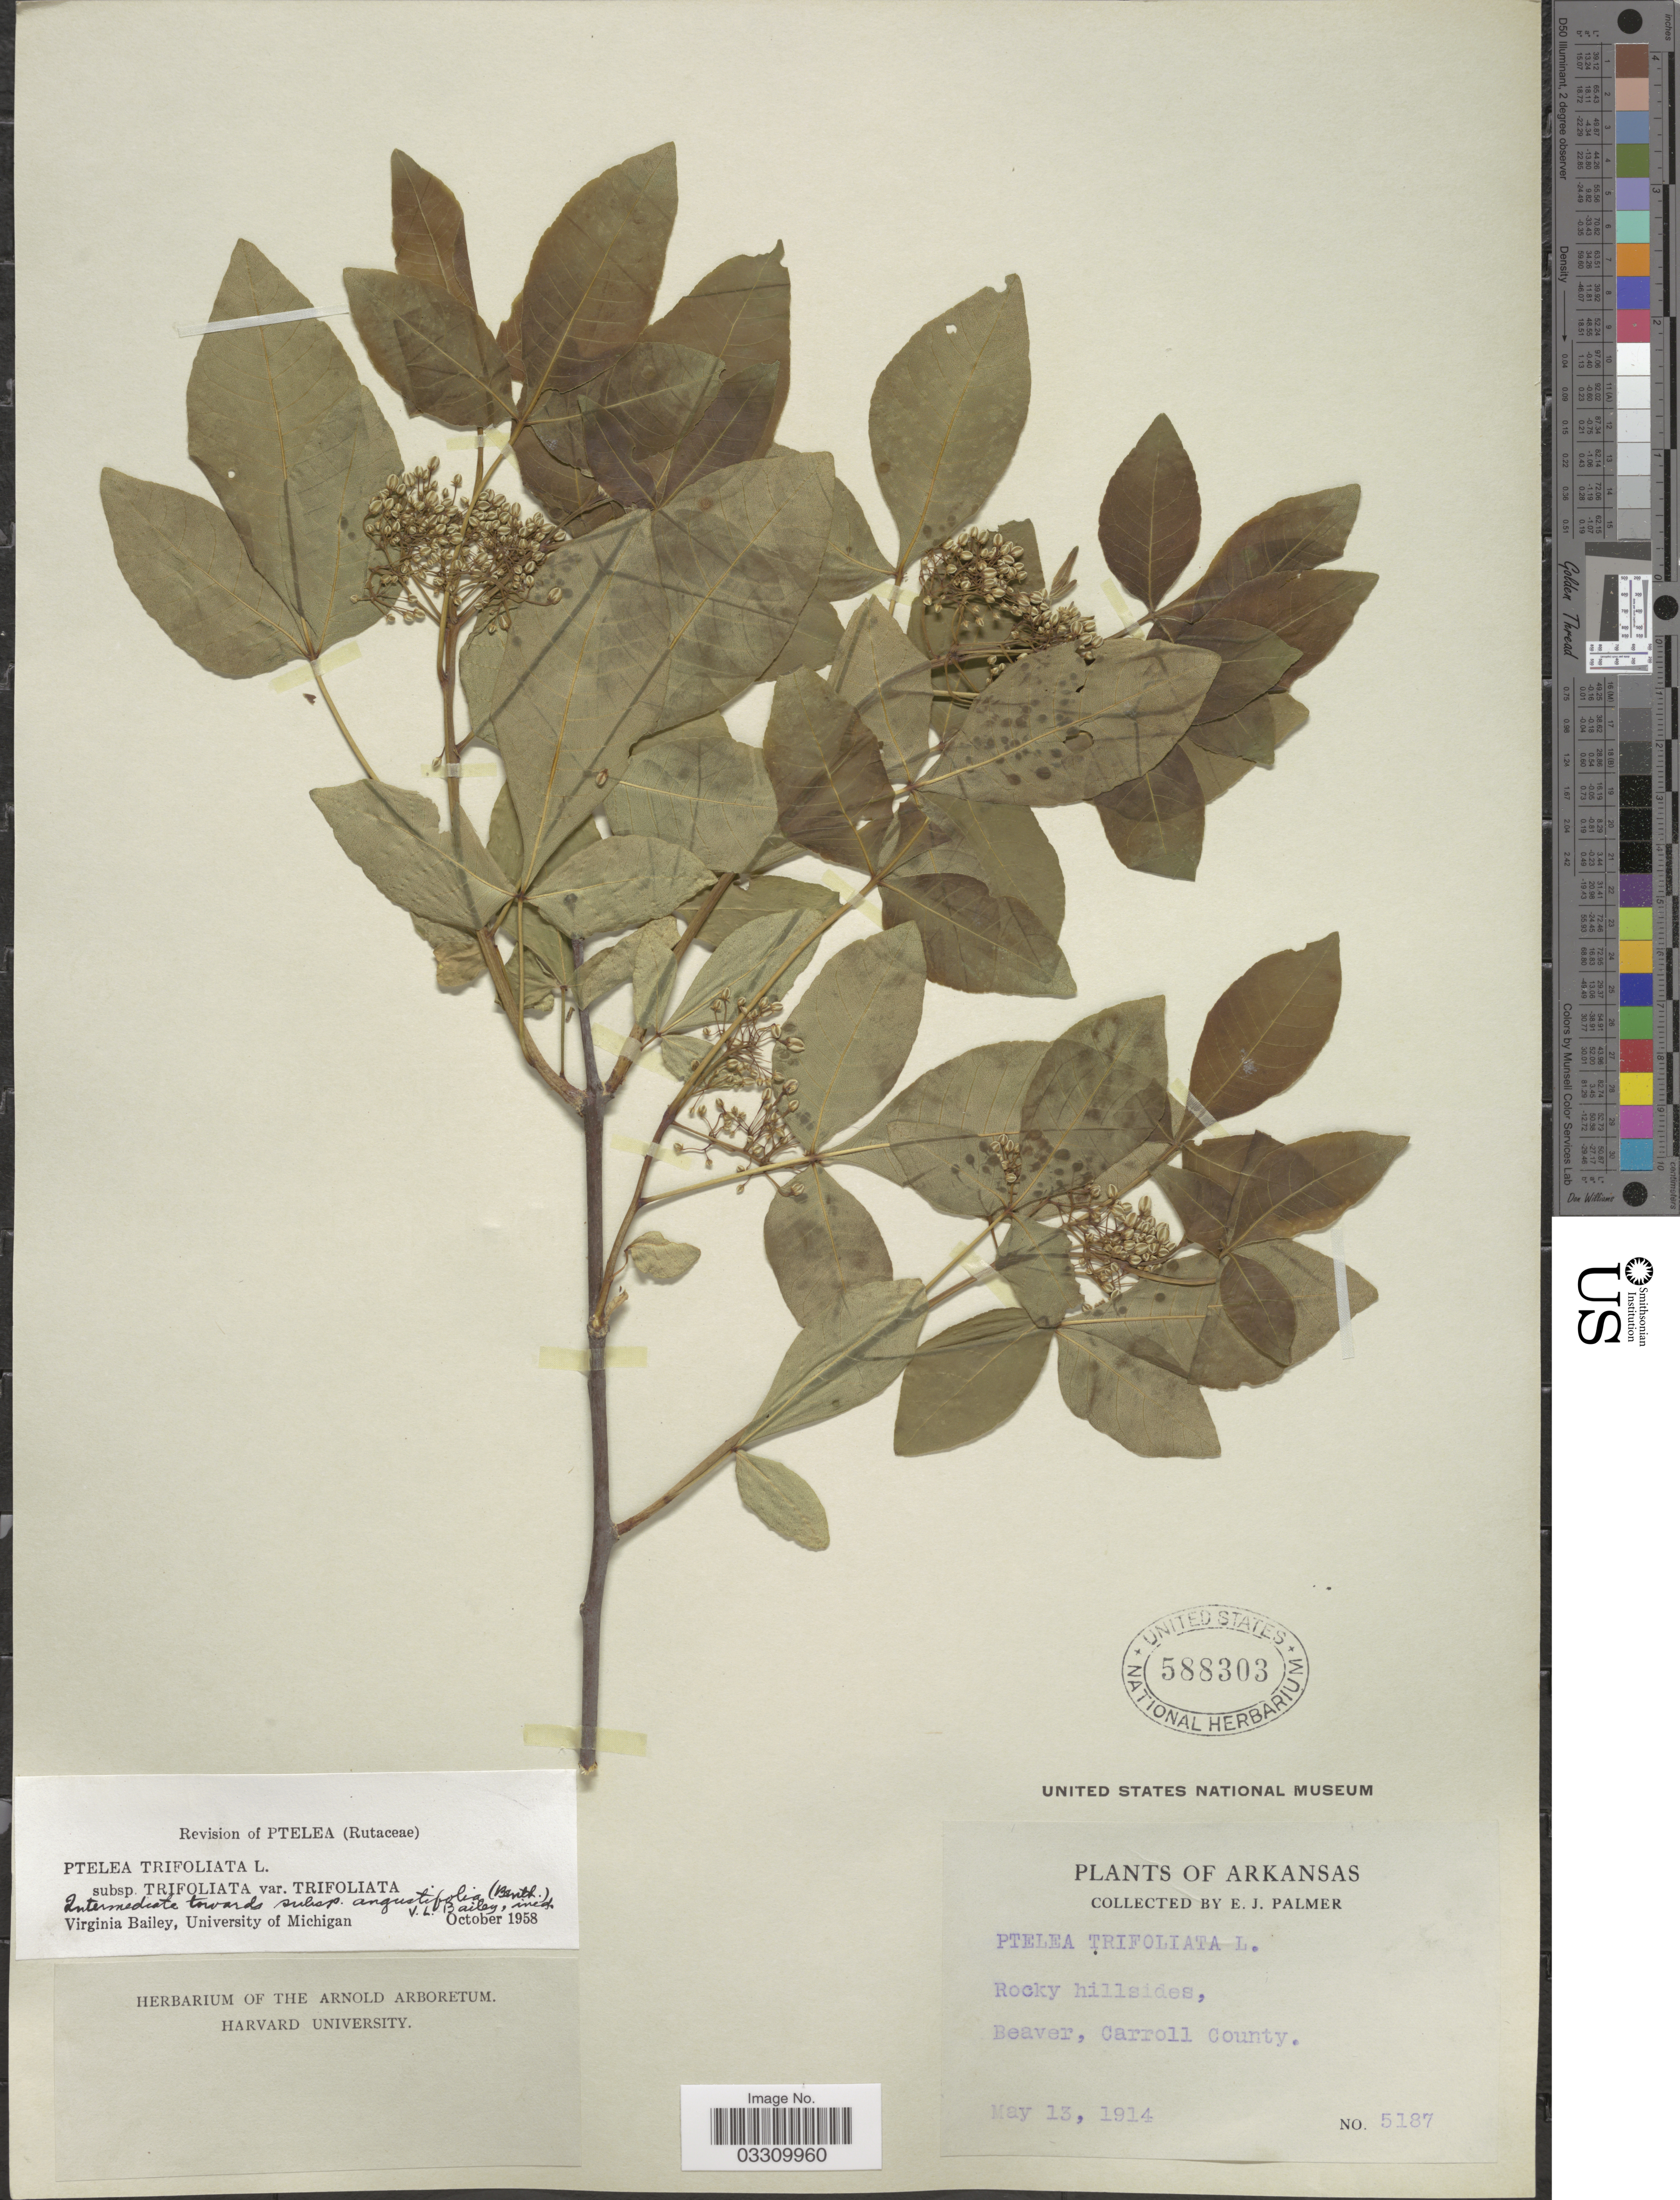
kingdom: Plantae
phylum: Tracheophyta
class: Magnoliopsida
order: Sapindales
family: Rutaceae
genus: Ptelea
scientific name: Ptelea trifoliata var. trifoliata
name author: L.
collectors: E. J. Palmer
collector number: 5187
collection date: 1914-05-13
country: United States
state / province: Arkansas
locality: Beaver, Carroll County.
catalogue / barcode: US 588303